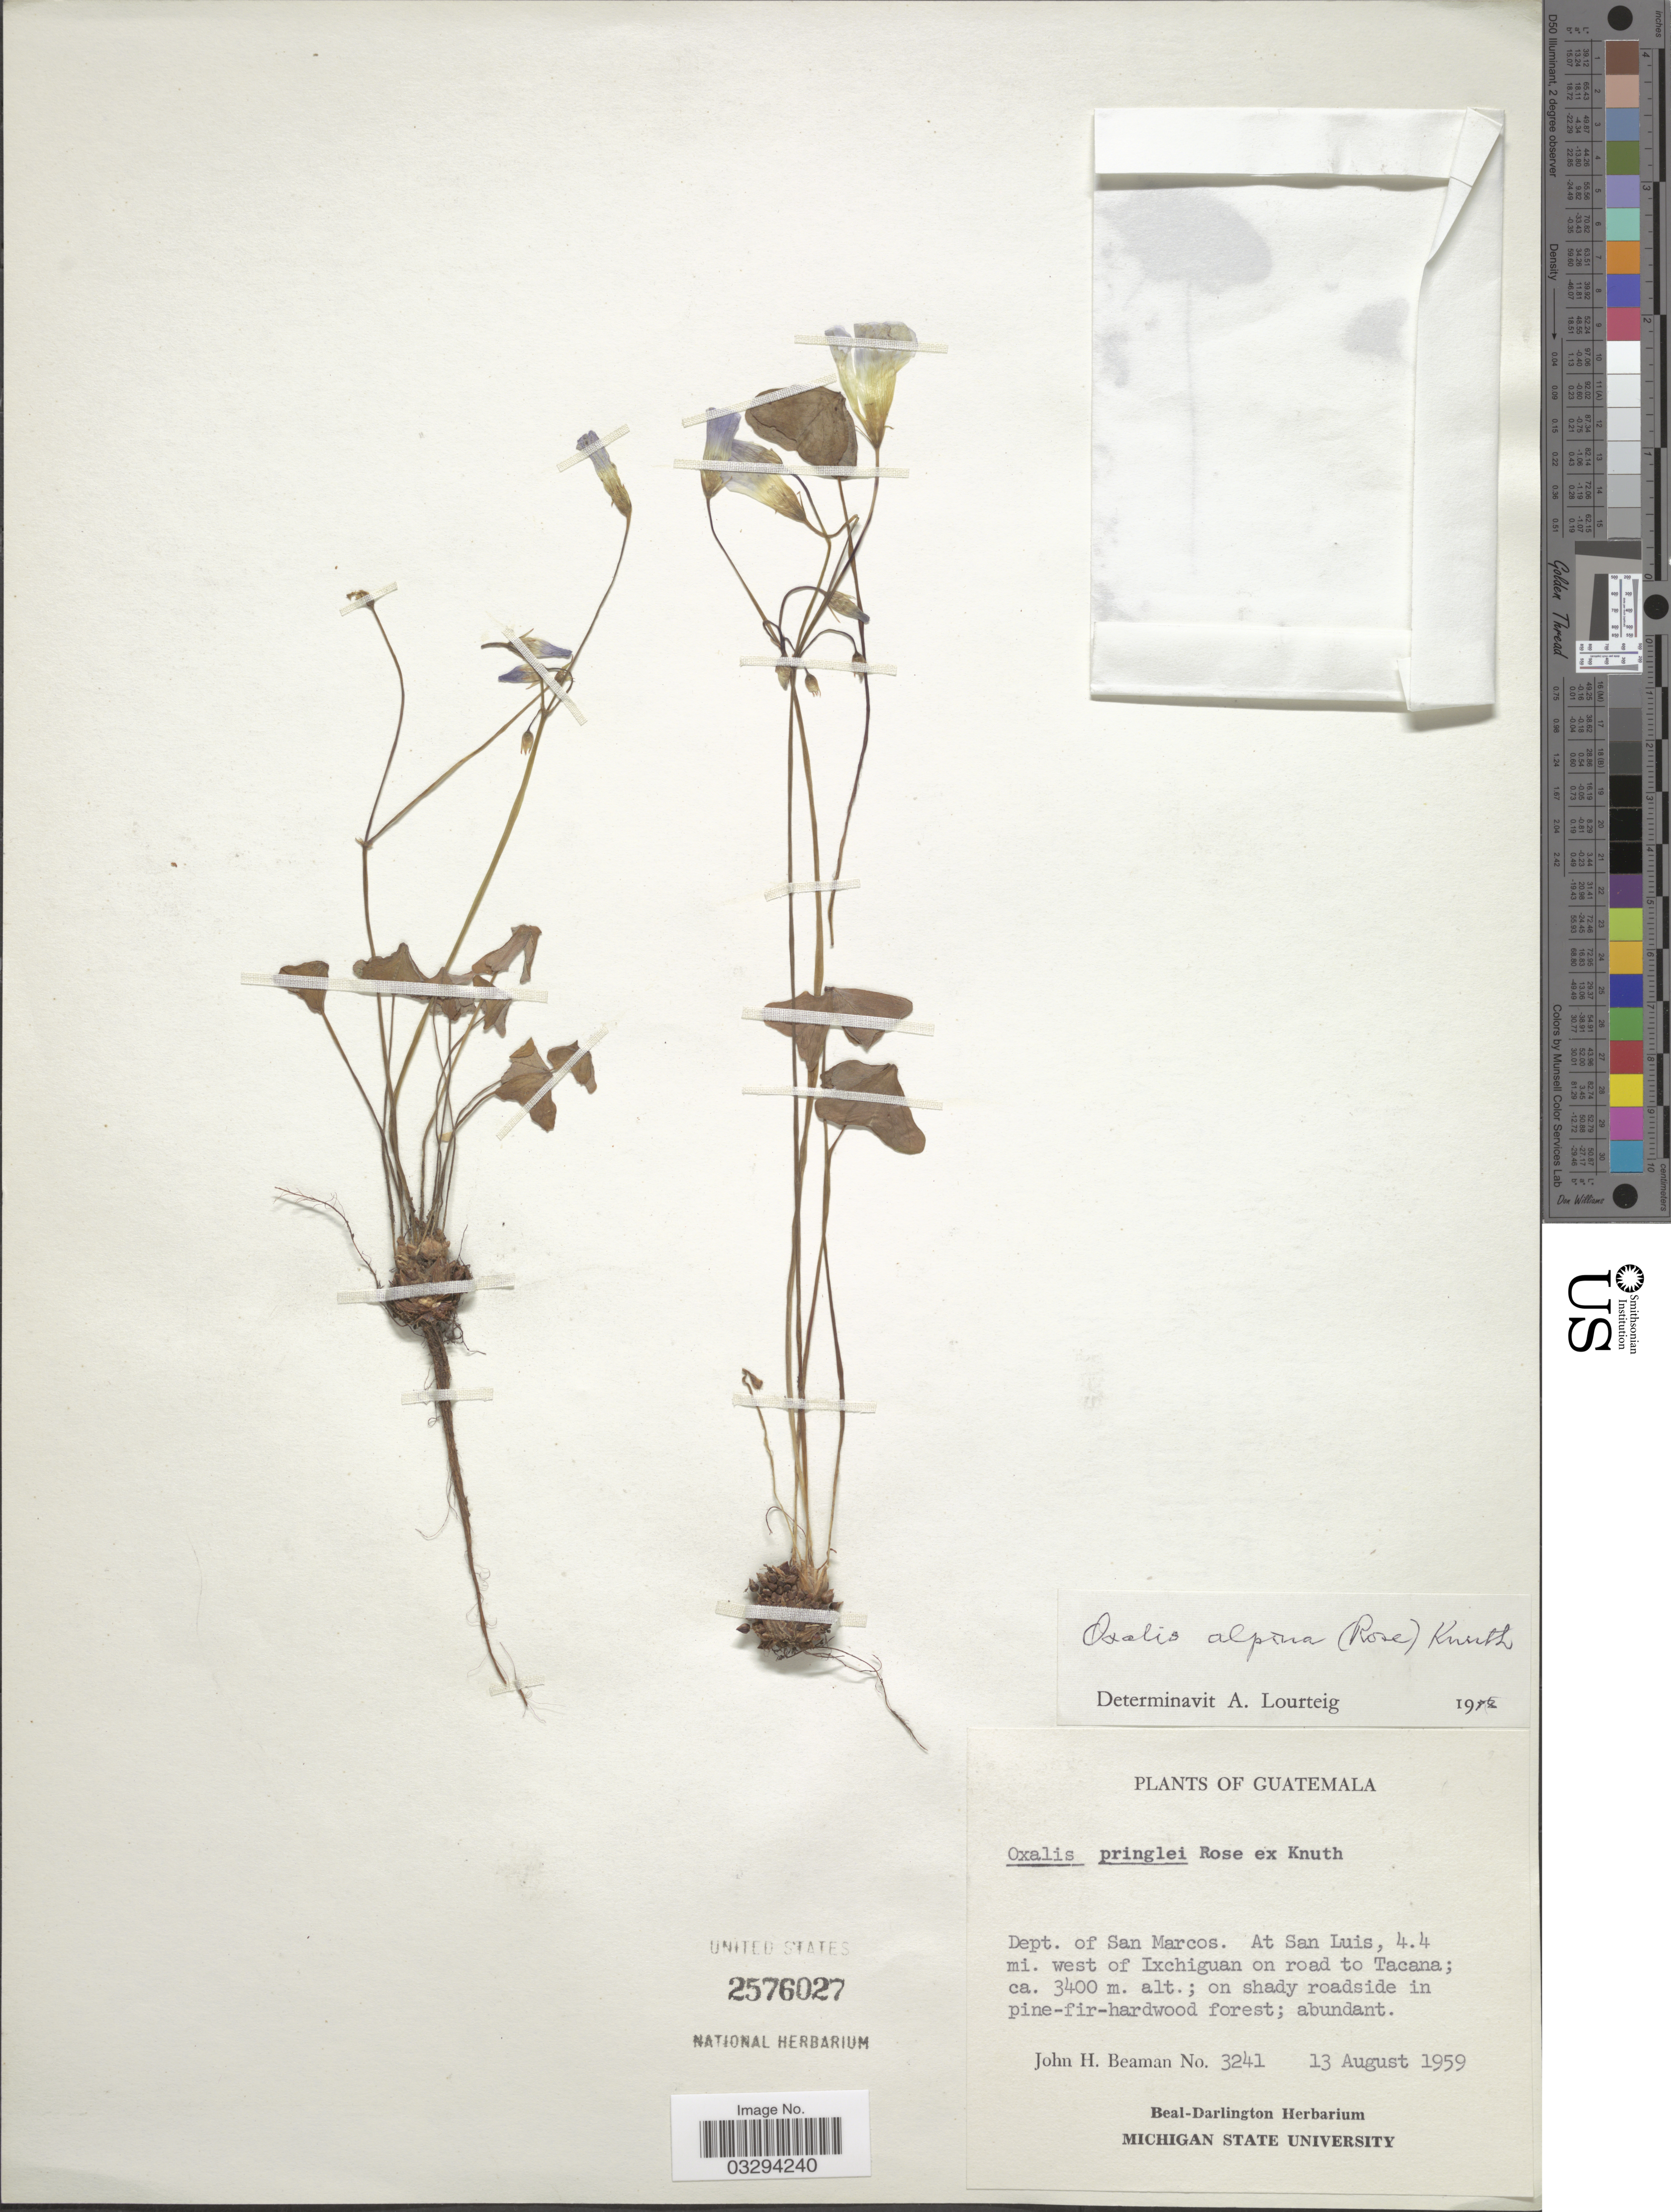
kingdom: Plantae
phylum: Tracheophyta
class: Magnoliopsida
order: Oxalidales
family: Oxalidaceae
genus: Oxalis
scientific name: Oxalis alpina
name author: (Rose) R. Knuth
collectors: J. H. Beaman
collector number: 3241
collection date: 1959-08-13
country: Guatemala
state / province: San Marcos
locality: At San Luis, 4.4 mi west of Ixchiguan on road to Tacana.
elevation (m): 3400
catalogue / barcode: US 2576027